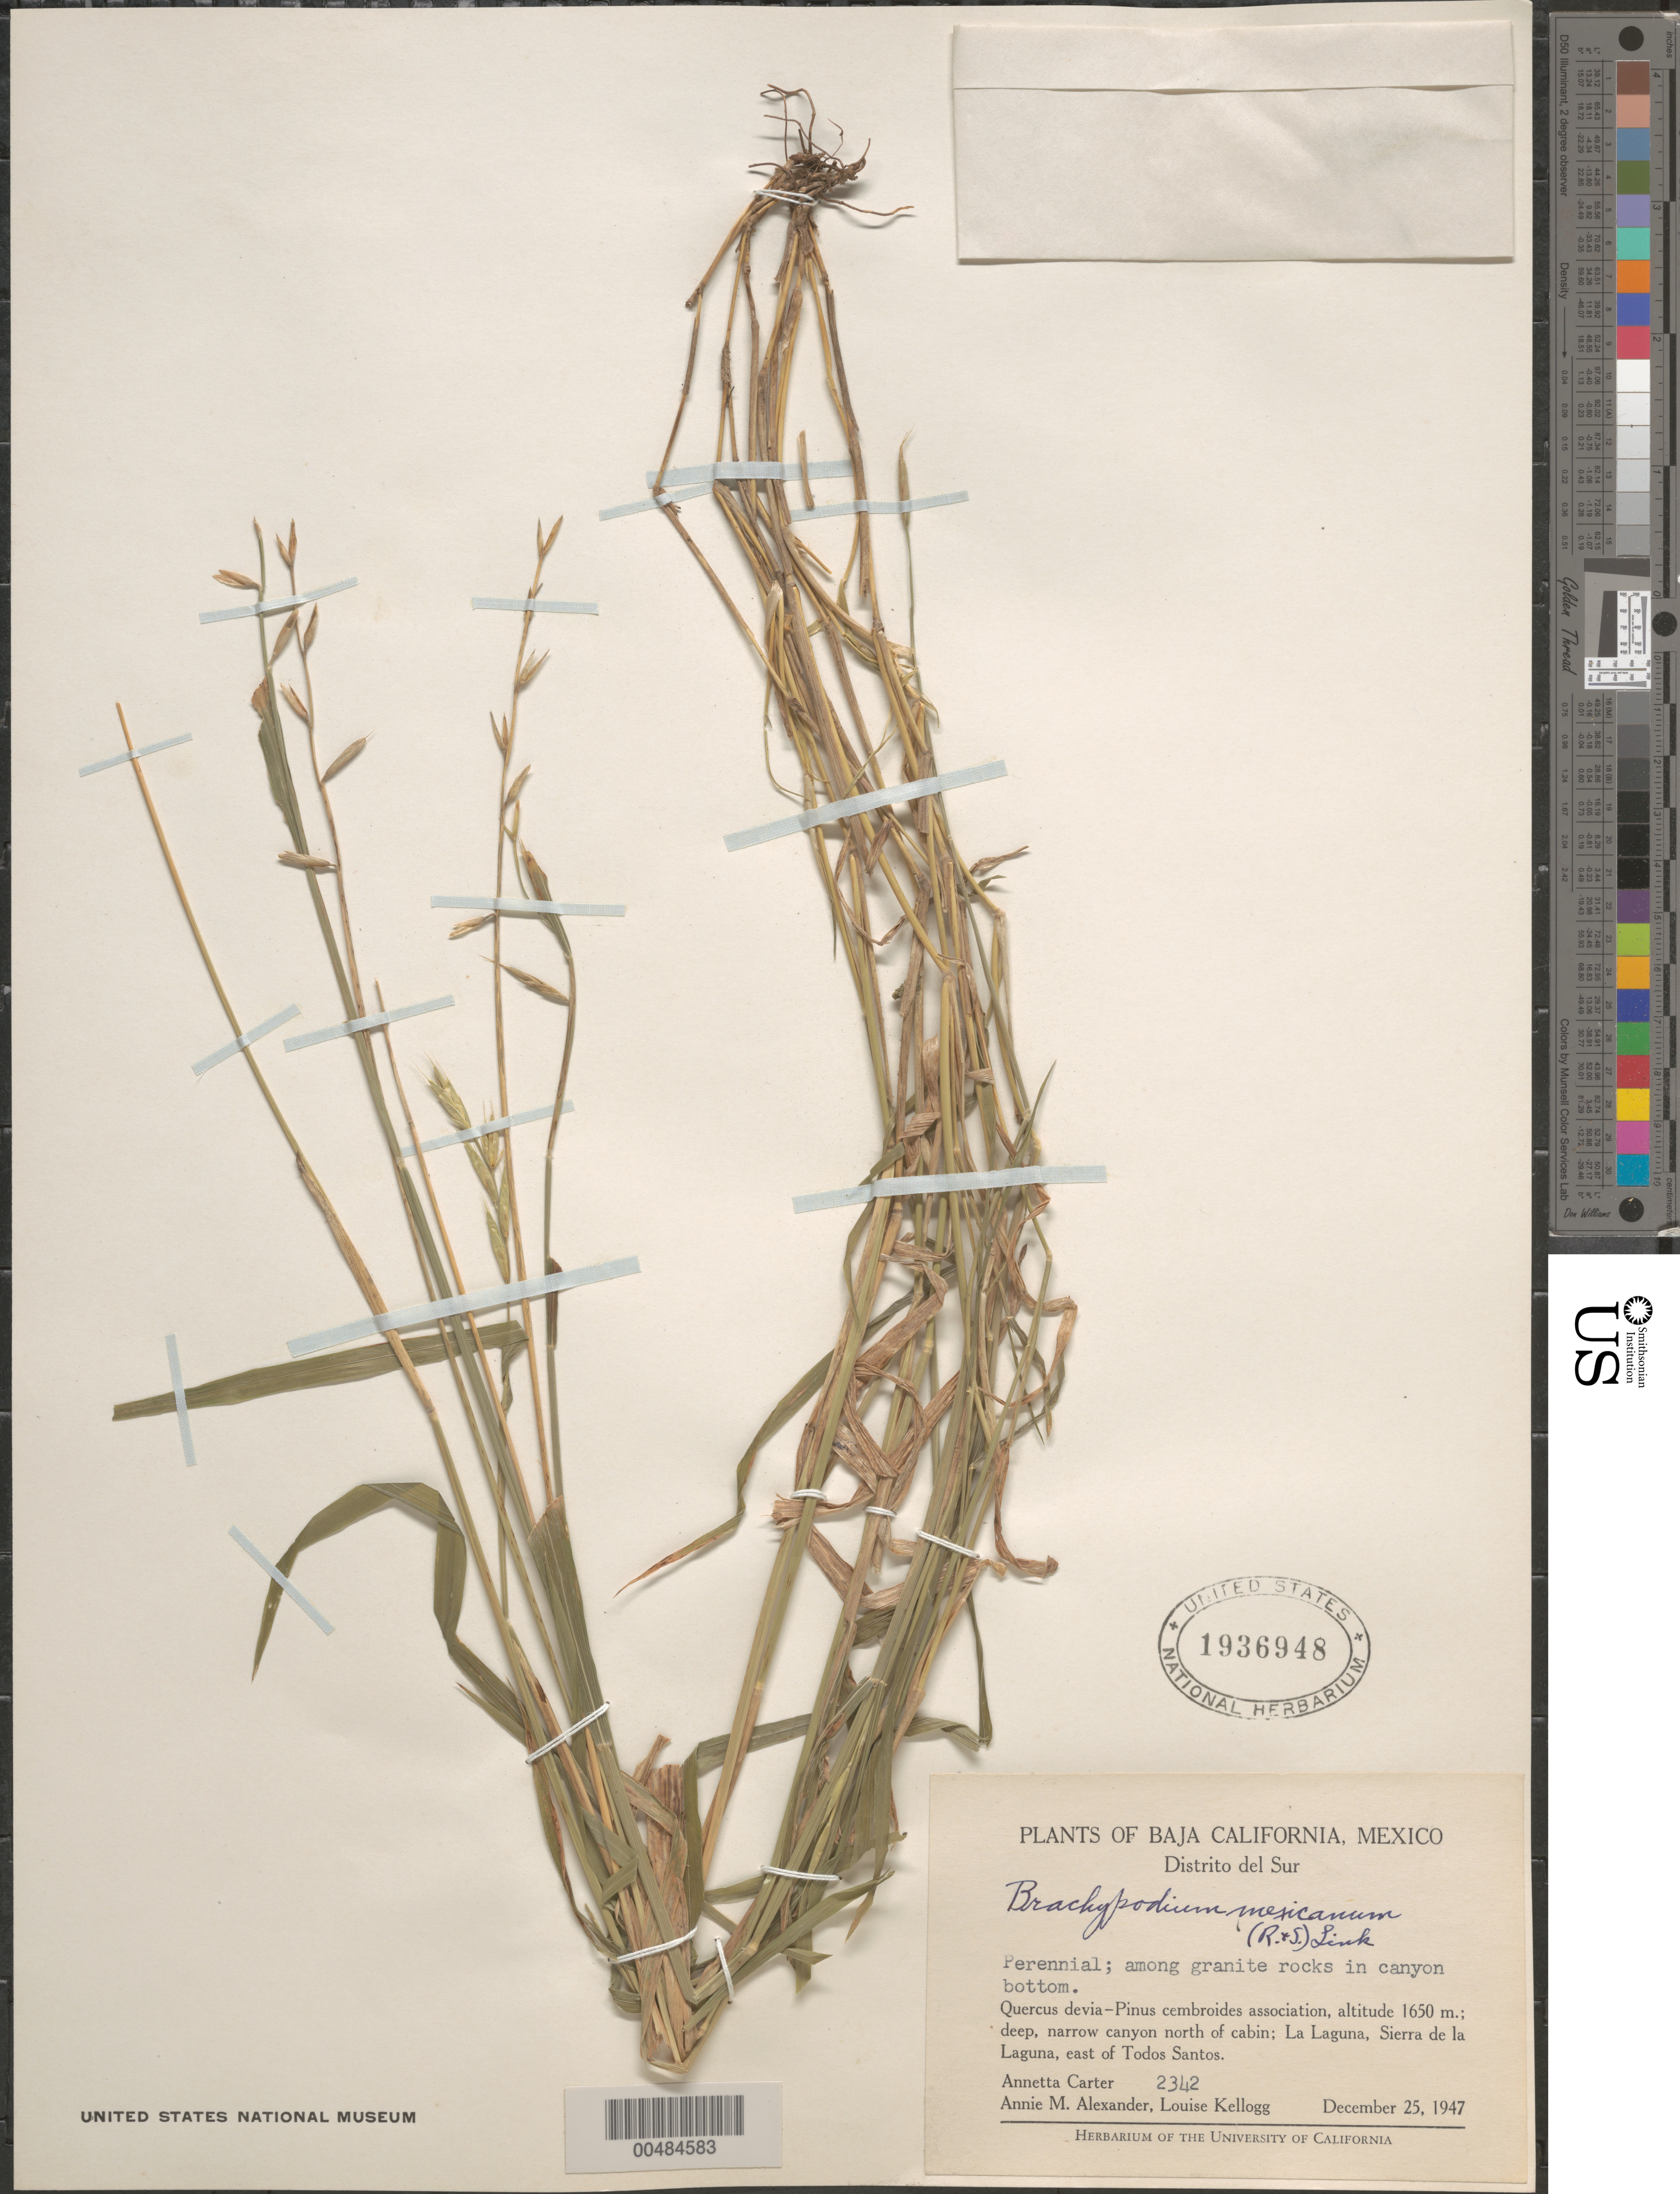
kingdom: Plantae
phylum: Tracheophyta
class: Liliopsida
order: Poales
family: Poaceae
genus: Brachypodium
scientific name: Brachypodium mexicanum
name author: (Roem. & Schult.) Link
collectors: A. M. Carter, A. M. Alexander & L. Kellogg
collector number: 2342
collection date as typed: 25 Dec 1947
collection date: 1947-12-25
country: Mexico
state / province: Baja California Sur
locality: La Laguna, Sierra de la Laguna, E of Todos Santos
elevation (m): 1650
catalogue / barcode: US 1936948